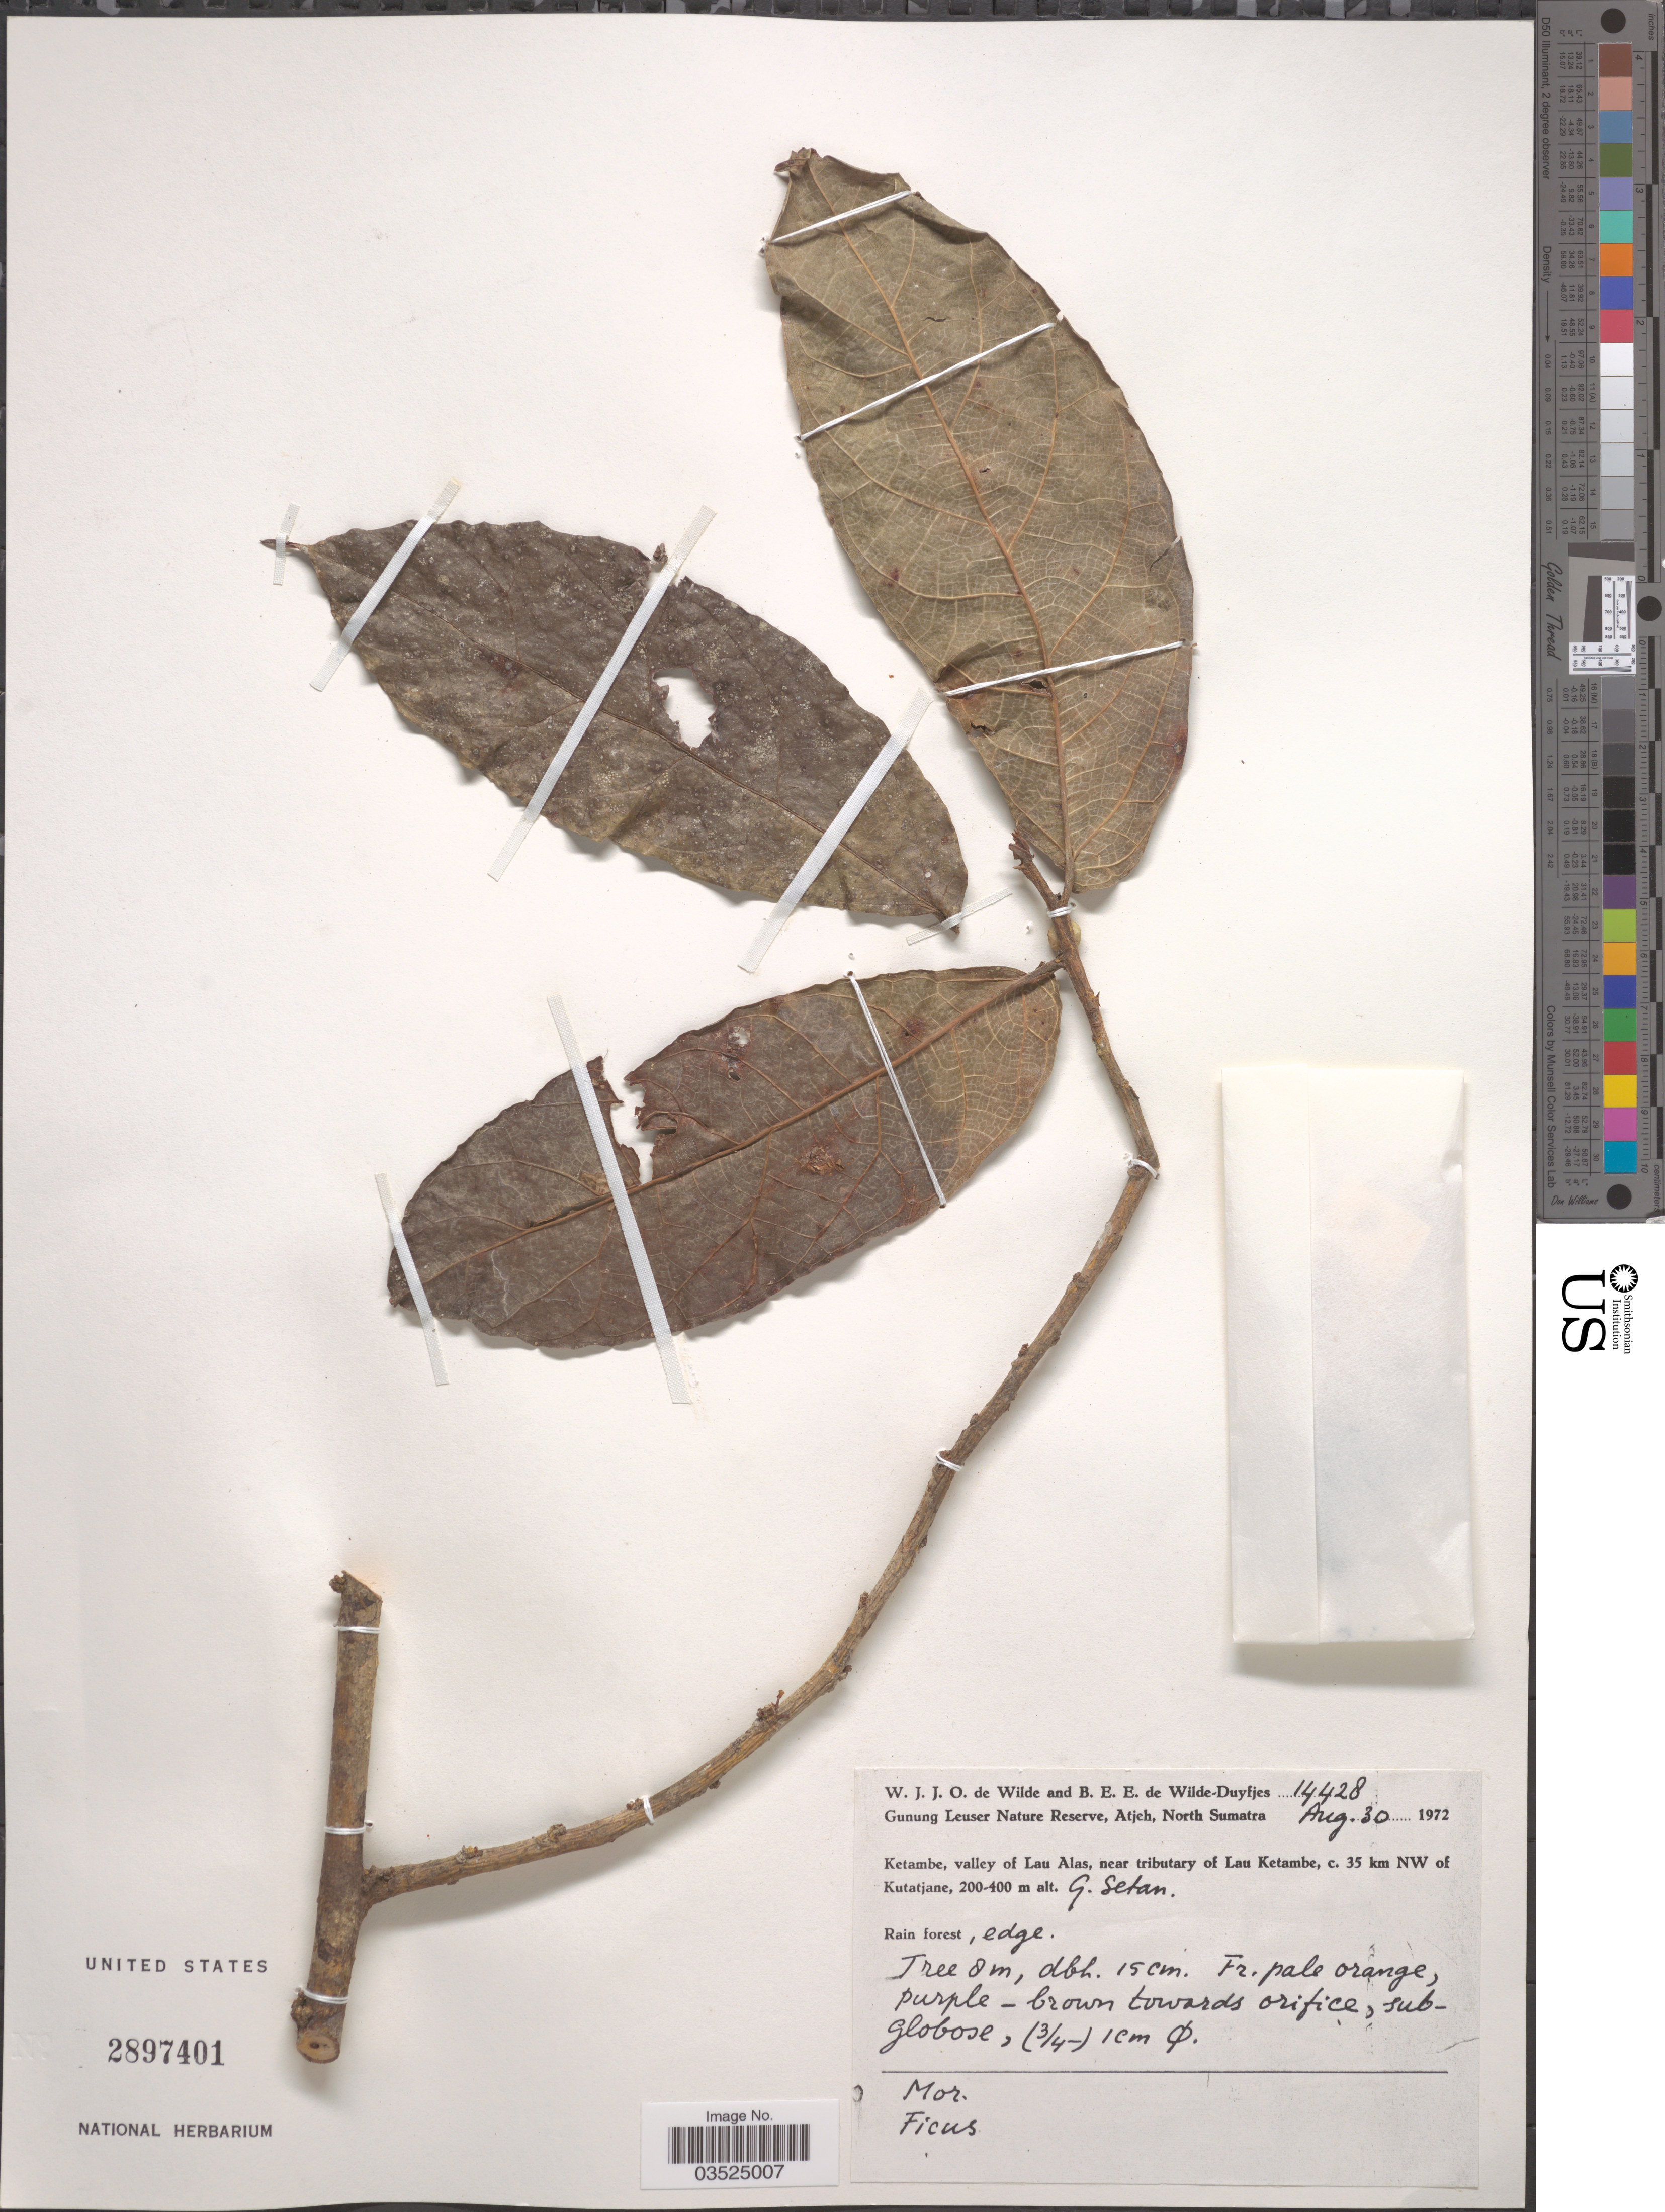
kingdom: Plantae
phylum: Tracheophyta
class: Magnoliopsida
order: Rosales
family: Moraceae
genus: Ficus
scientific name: Ficus sp.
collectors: W. J. de Wilde & B. E. de Wilde-Duyfjes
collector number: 14428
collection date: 1972-08-30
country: Indonesia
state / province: Sumatra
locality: Gunung Leuser Nature Reserve, Atjeh, North Sumatra. Ketambe, valley of Lau Alas, near tributary of Lau Ketambe, c. 35 km NW of Kutatjane, G. Setan.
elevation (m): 200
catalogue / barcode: US 2897401